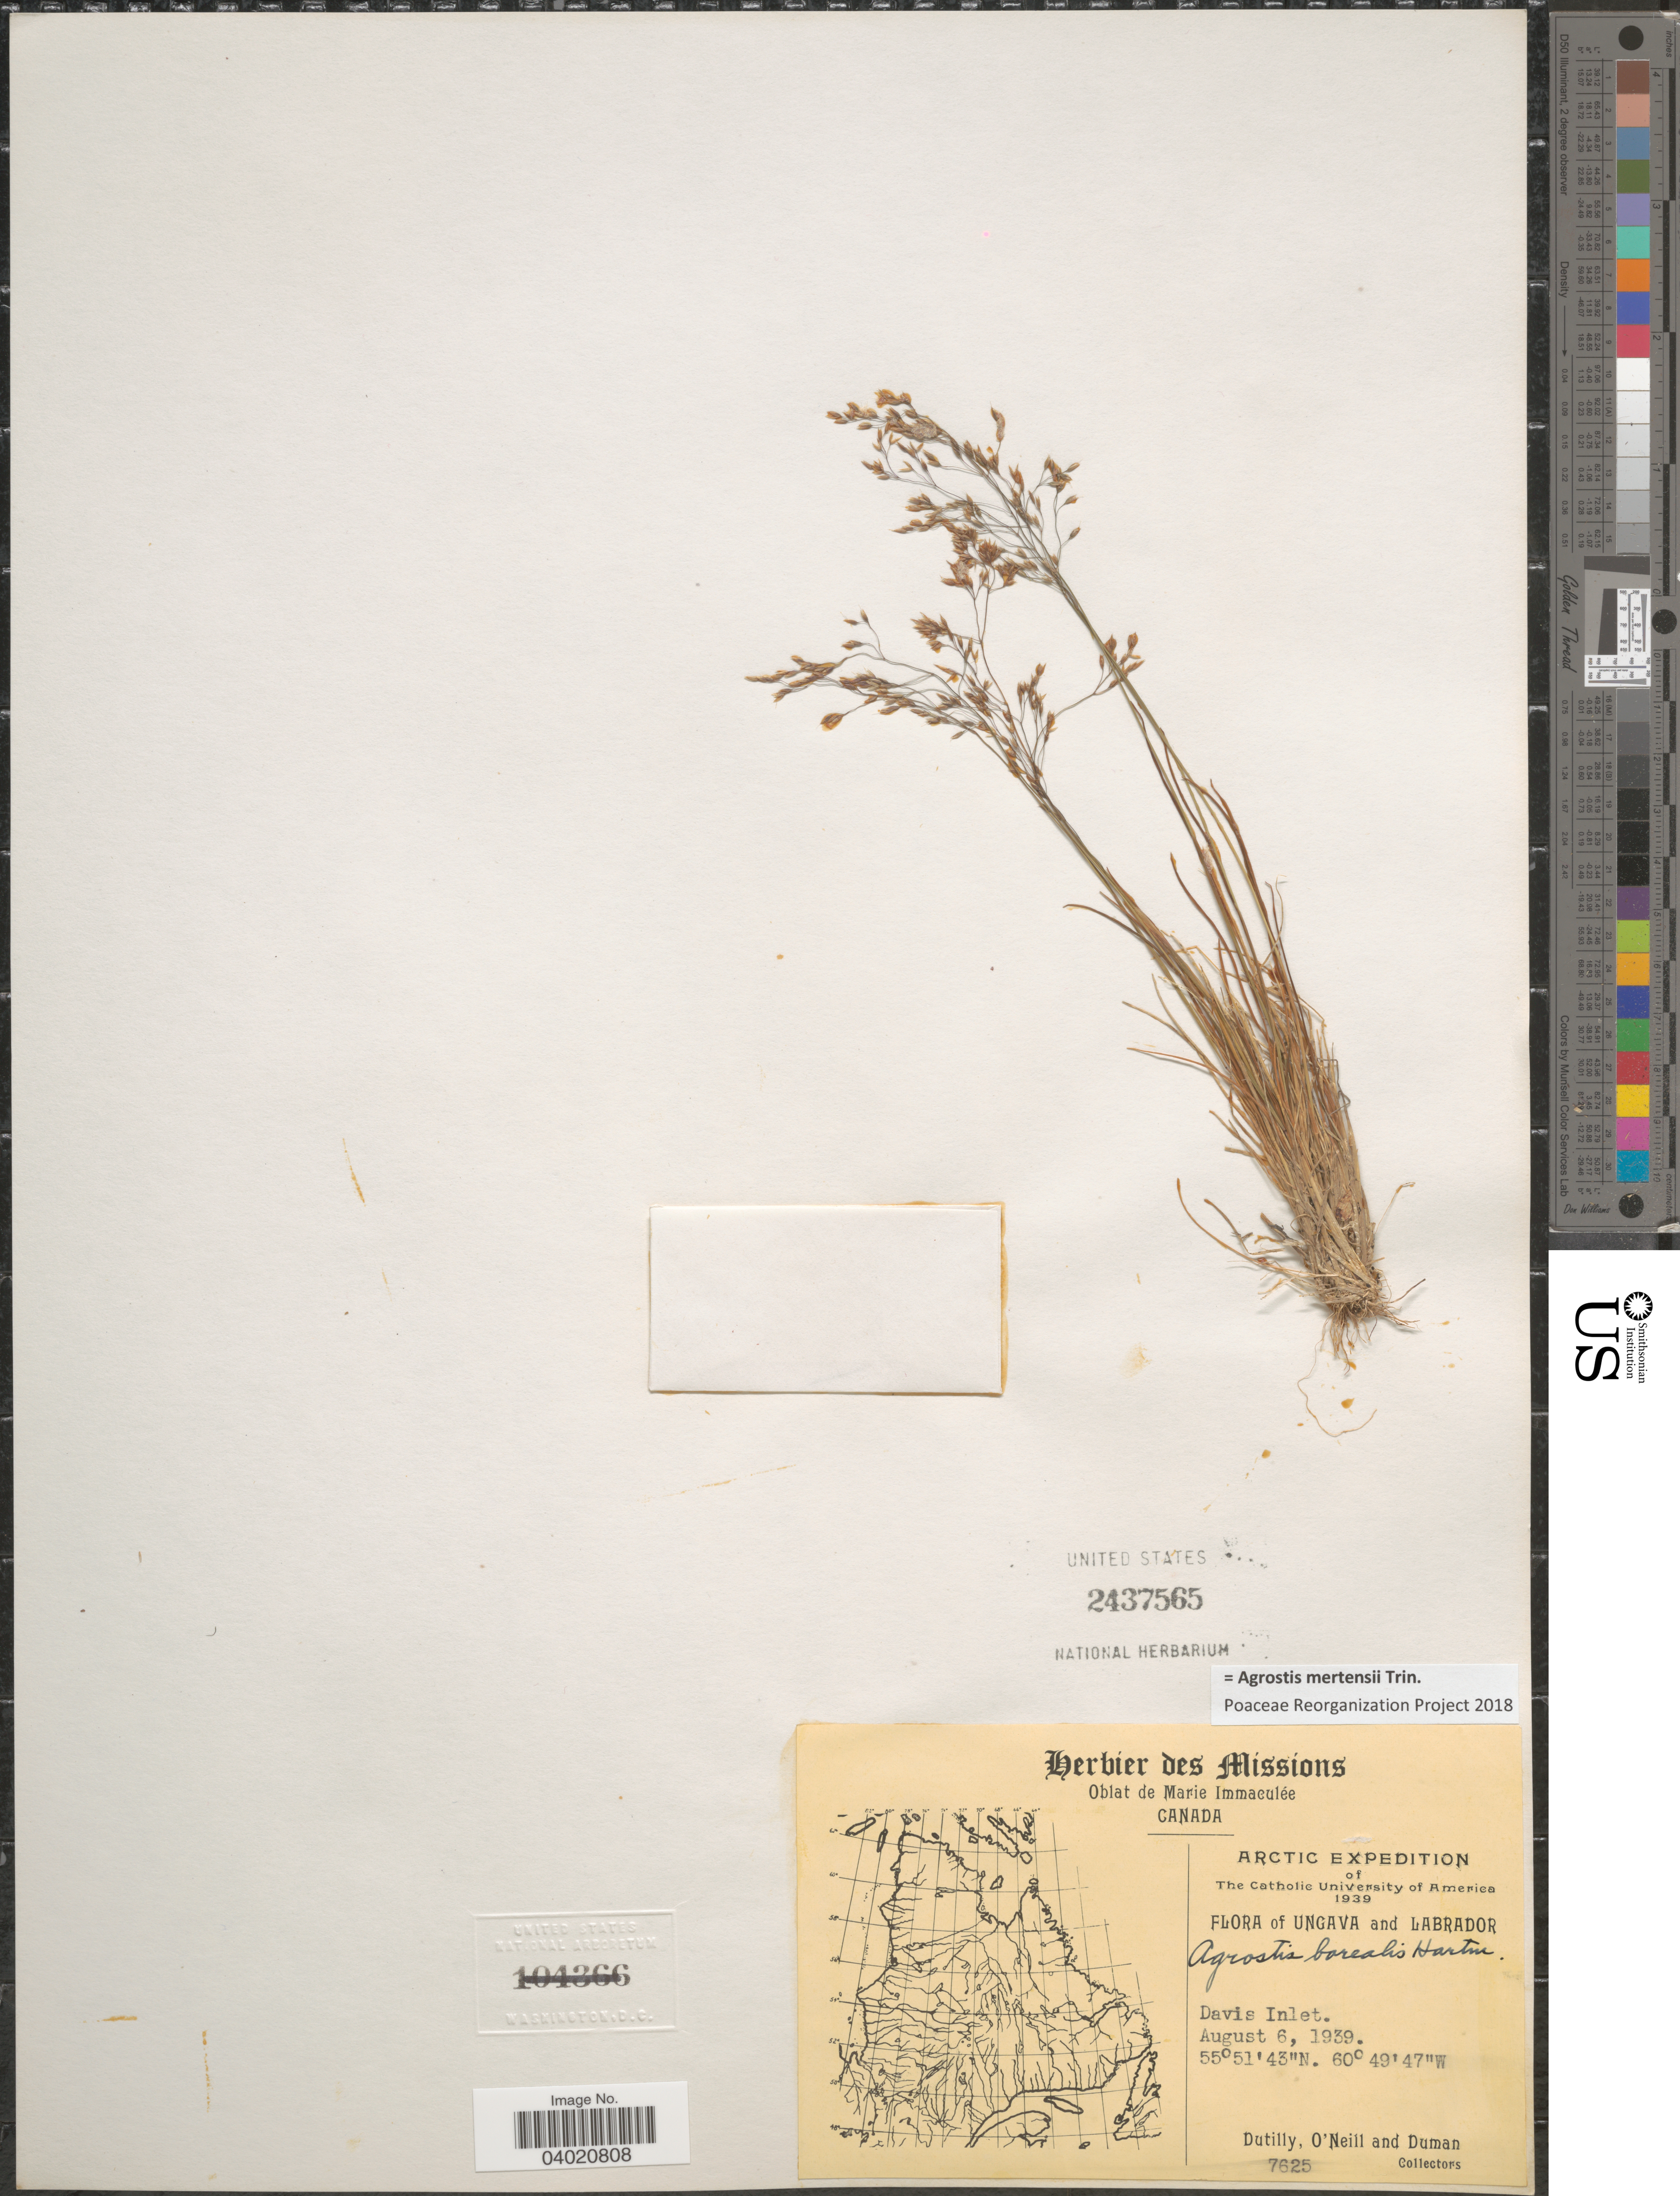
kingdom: Plantae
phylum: Tracheophyta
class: Liliopsida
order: Poales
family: Poaceae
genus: Agrostis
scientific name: Agrostis mertensii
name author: Trin.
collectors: -. Dutilly, O' Neill & -. Duman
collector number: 7625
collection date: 1939-08-06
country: Canada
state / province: Newfoundland and Labrador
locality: Ungava and Labrador. Davis Inlet.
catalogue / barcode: US 2437565